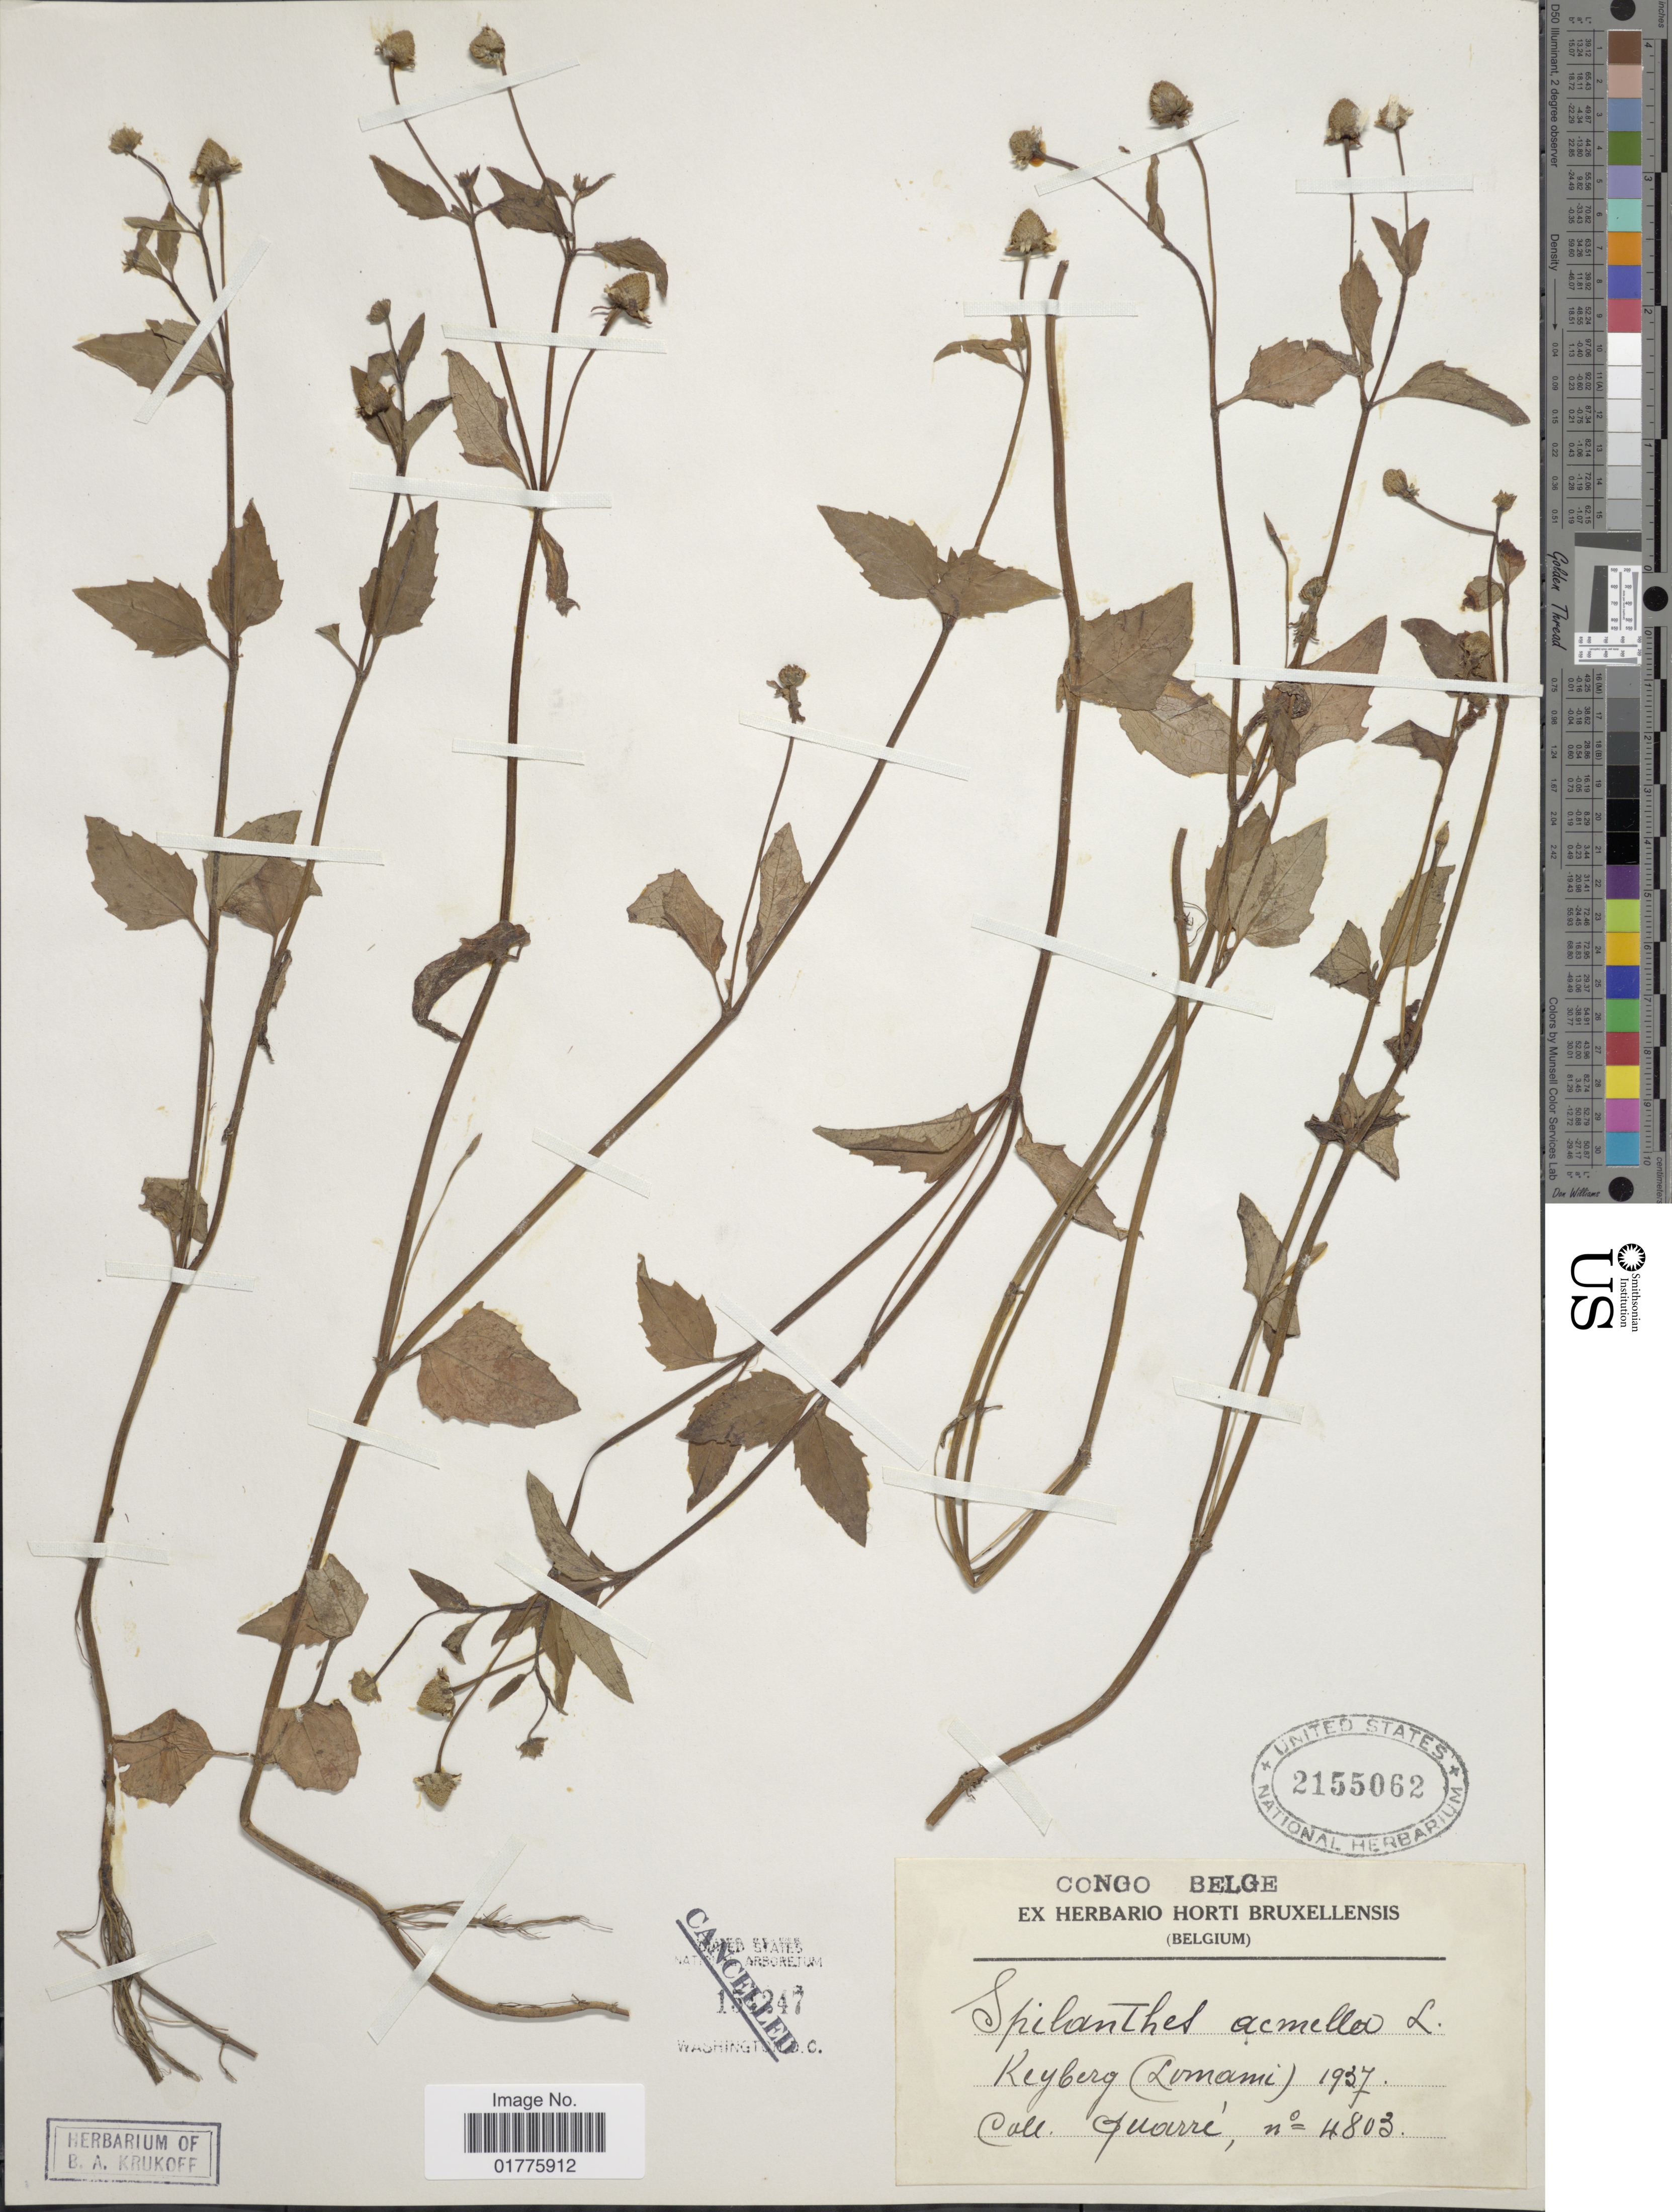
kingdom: Plantae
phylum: Tracheophyta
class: Magnoliopsida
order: Asterales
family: Asteraceae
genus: Acmella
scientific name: Acmella sp.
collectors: -. Quarre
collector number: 4803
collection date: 1937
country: Congo, Democratic Republic of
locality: Keyberg (Lomami). Congo Belge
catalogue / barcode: US 2155062